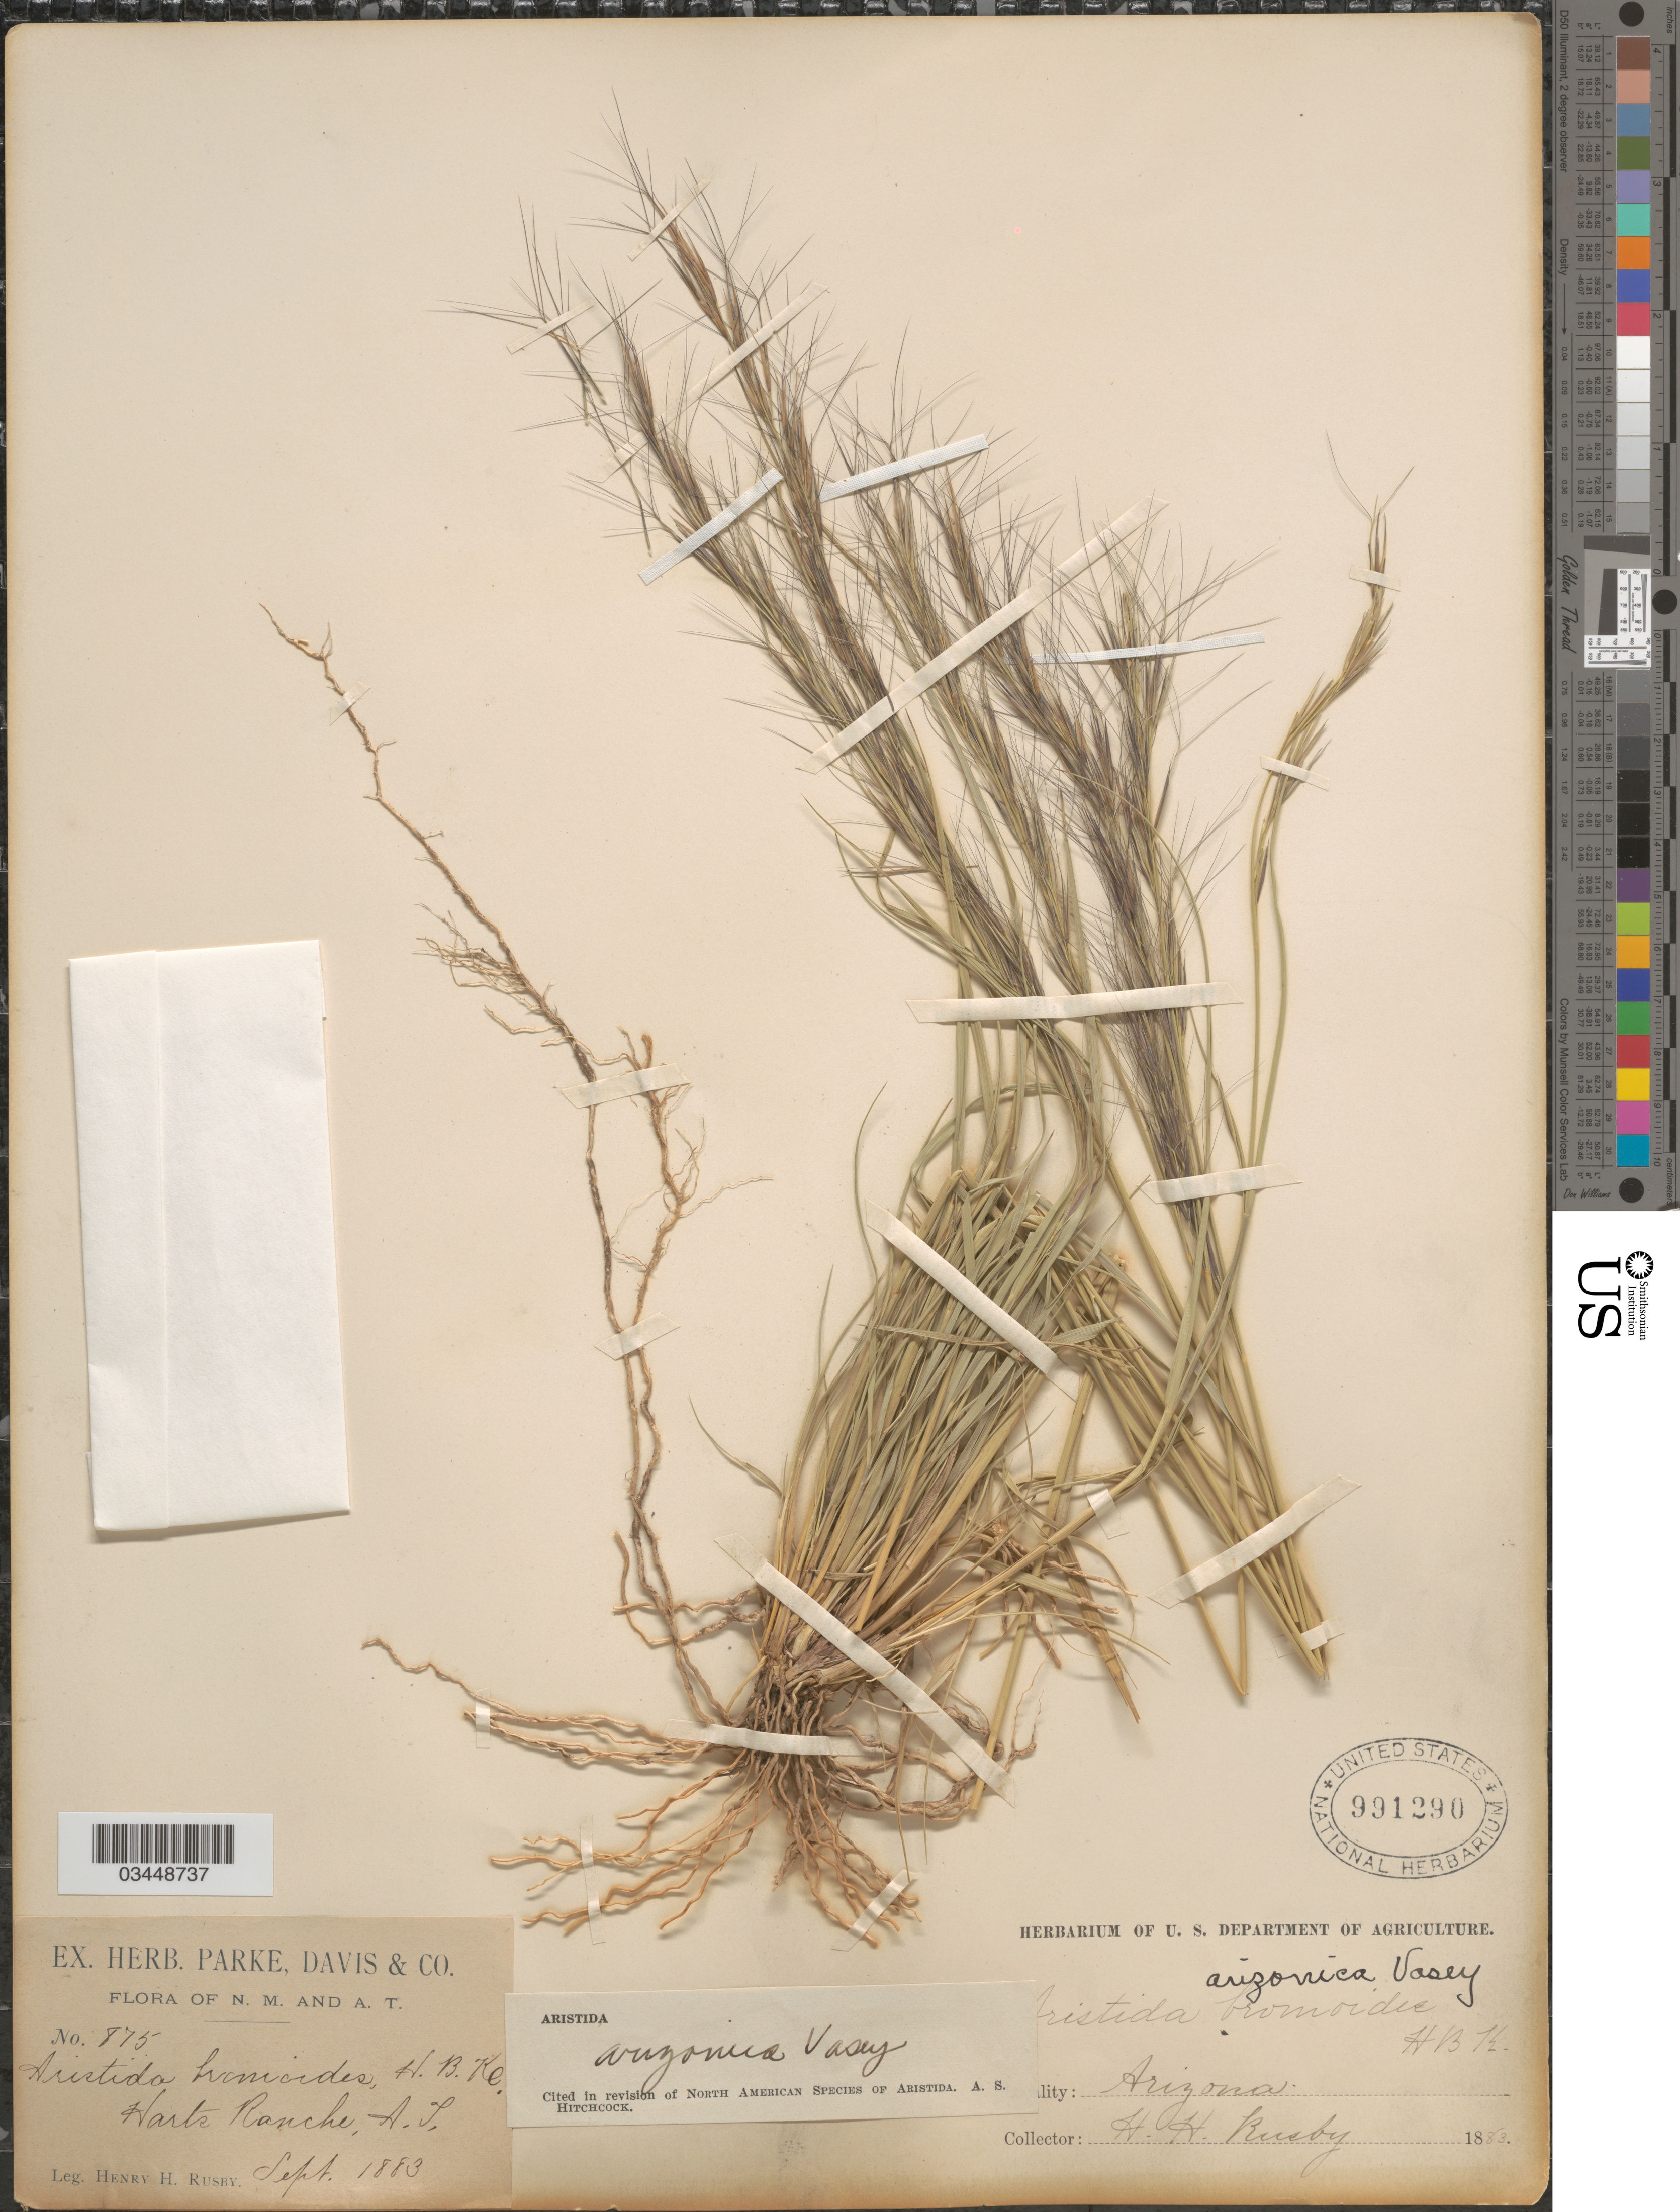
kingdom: Plantae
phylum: Tracheophyta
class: Liliopsida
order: Poales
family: Poaceae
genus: Aristida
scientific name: Aristida arizonica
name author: Vasey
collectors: H. H. Rusby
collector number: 875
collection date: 1883-09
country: United States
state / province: Arizona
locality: N. M. and A. T. Harts Ranch, A. I.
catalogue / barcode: US 991290